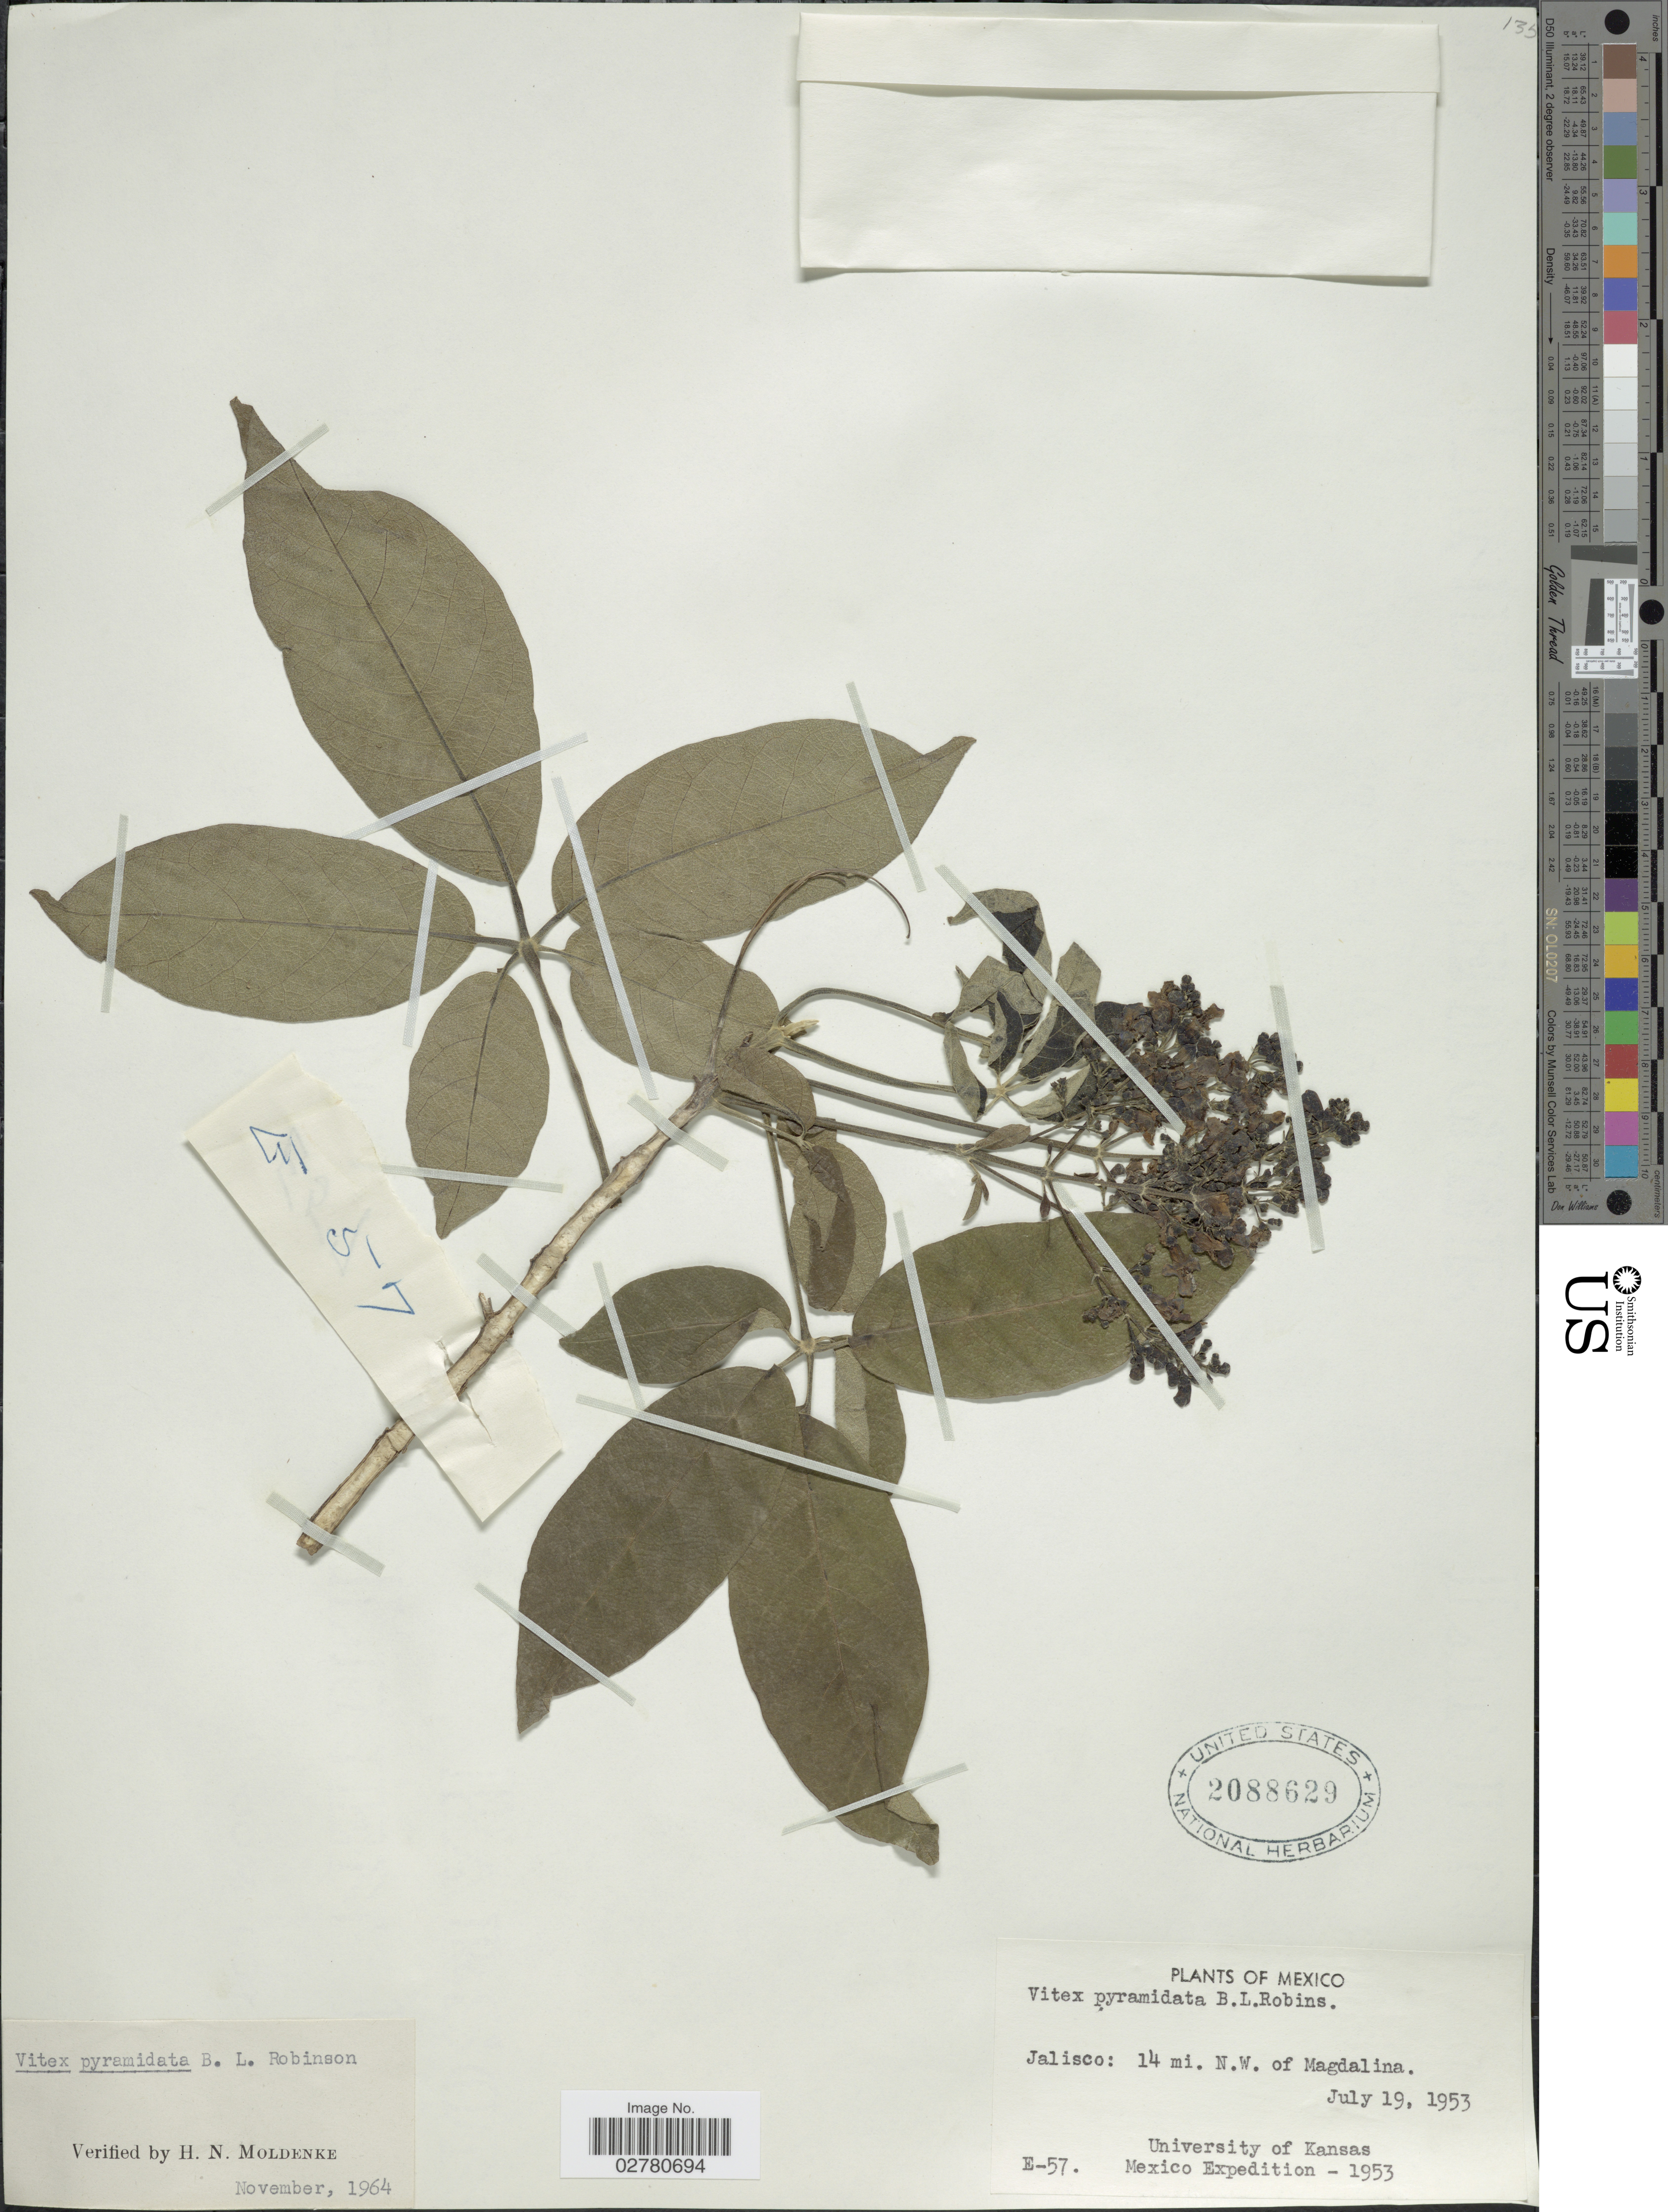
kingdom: Plantae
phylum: Tracheophyta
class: Magnoliopsida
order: Lamiales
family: Lamiaceae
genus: Vitex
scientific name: Vitex pyramidata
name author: B.L. Rob.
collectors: University of Kansas Mexico Expedition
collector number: E-57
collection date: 1953-07-19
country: Mexico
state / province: Jalisco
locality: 14 mi. N.W. of Magdalina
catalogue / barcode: US 2088629